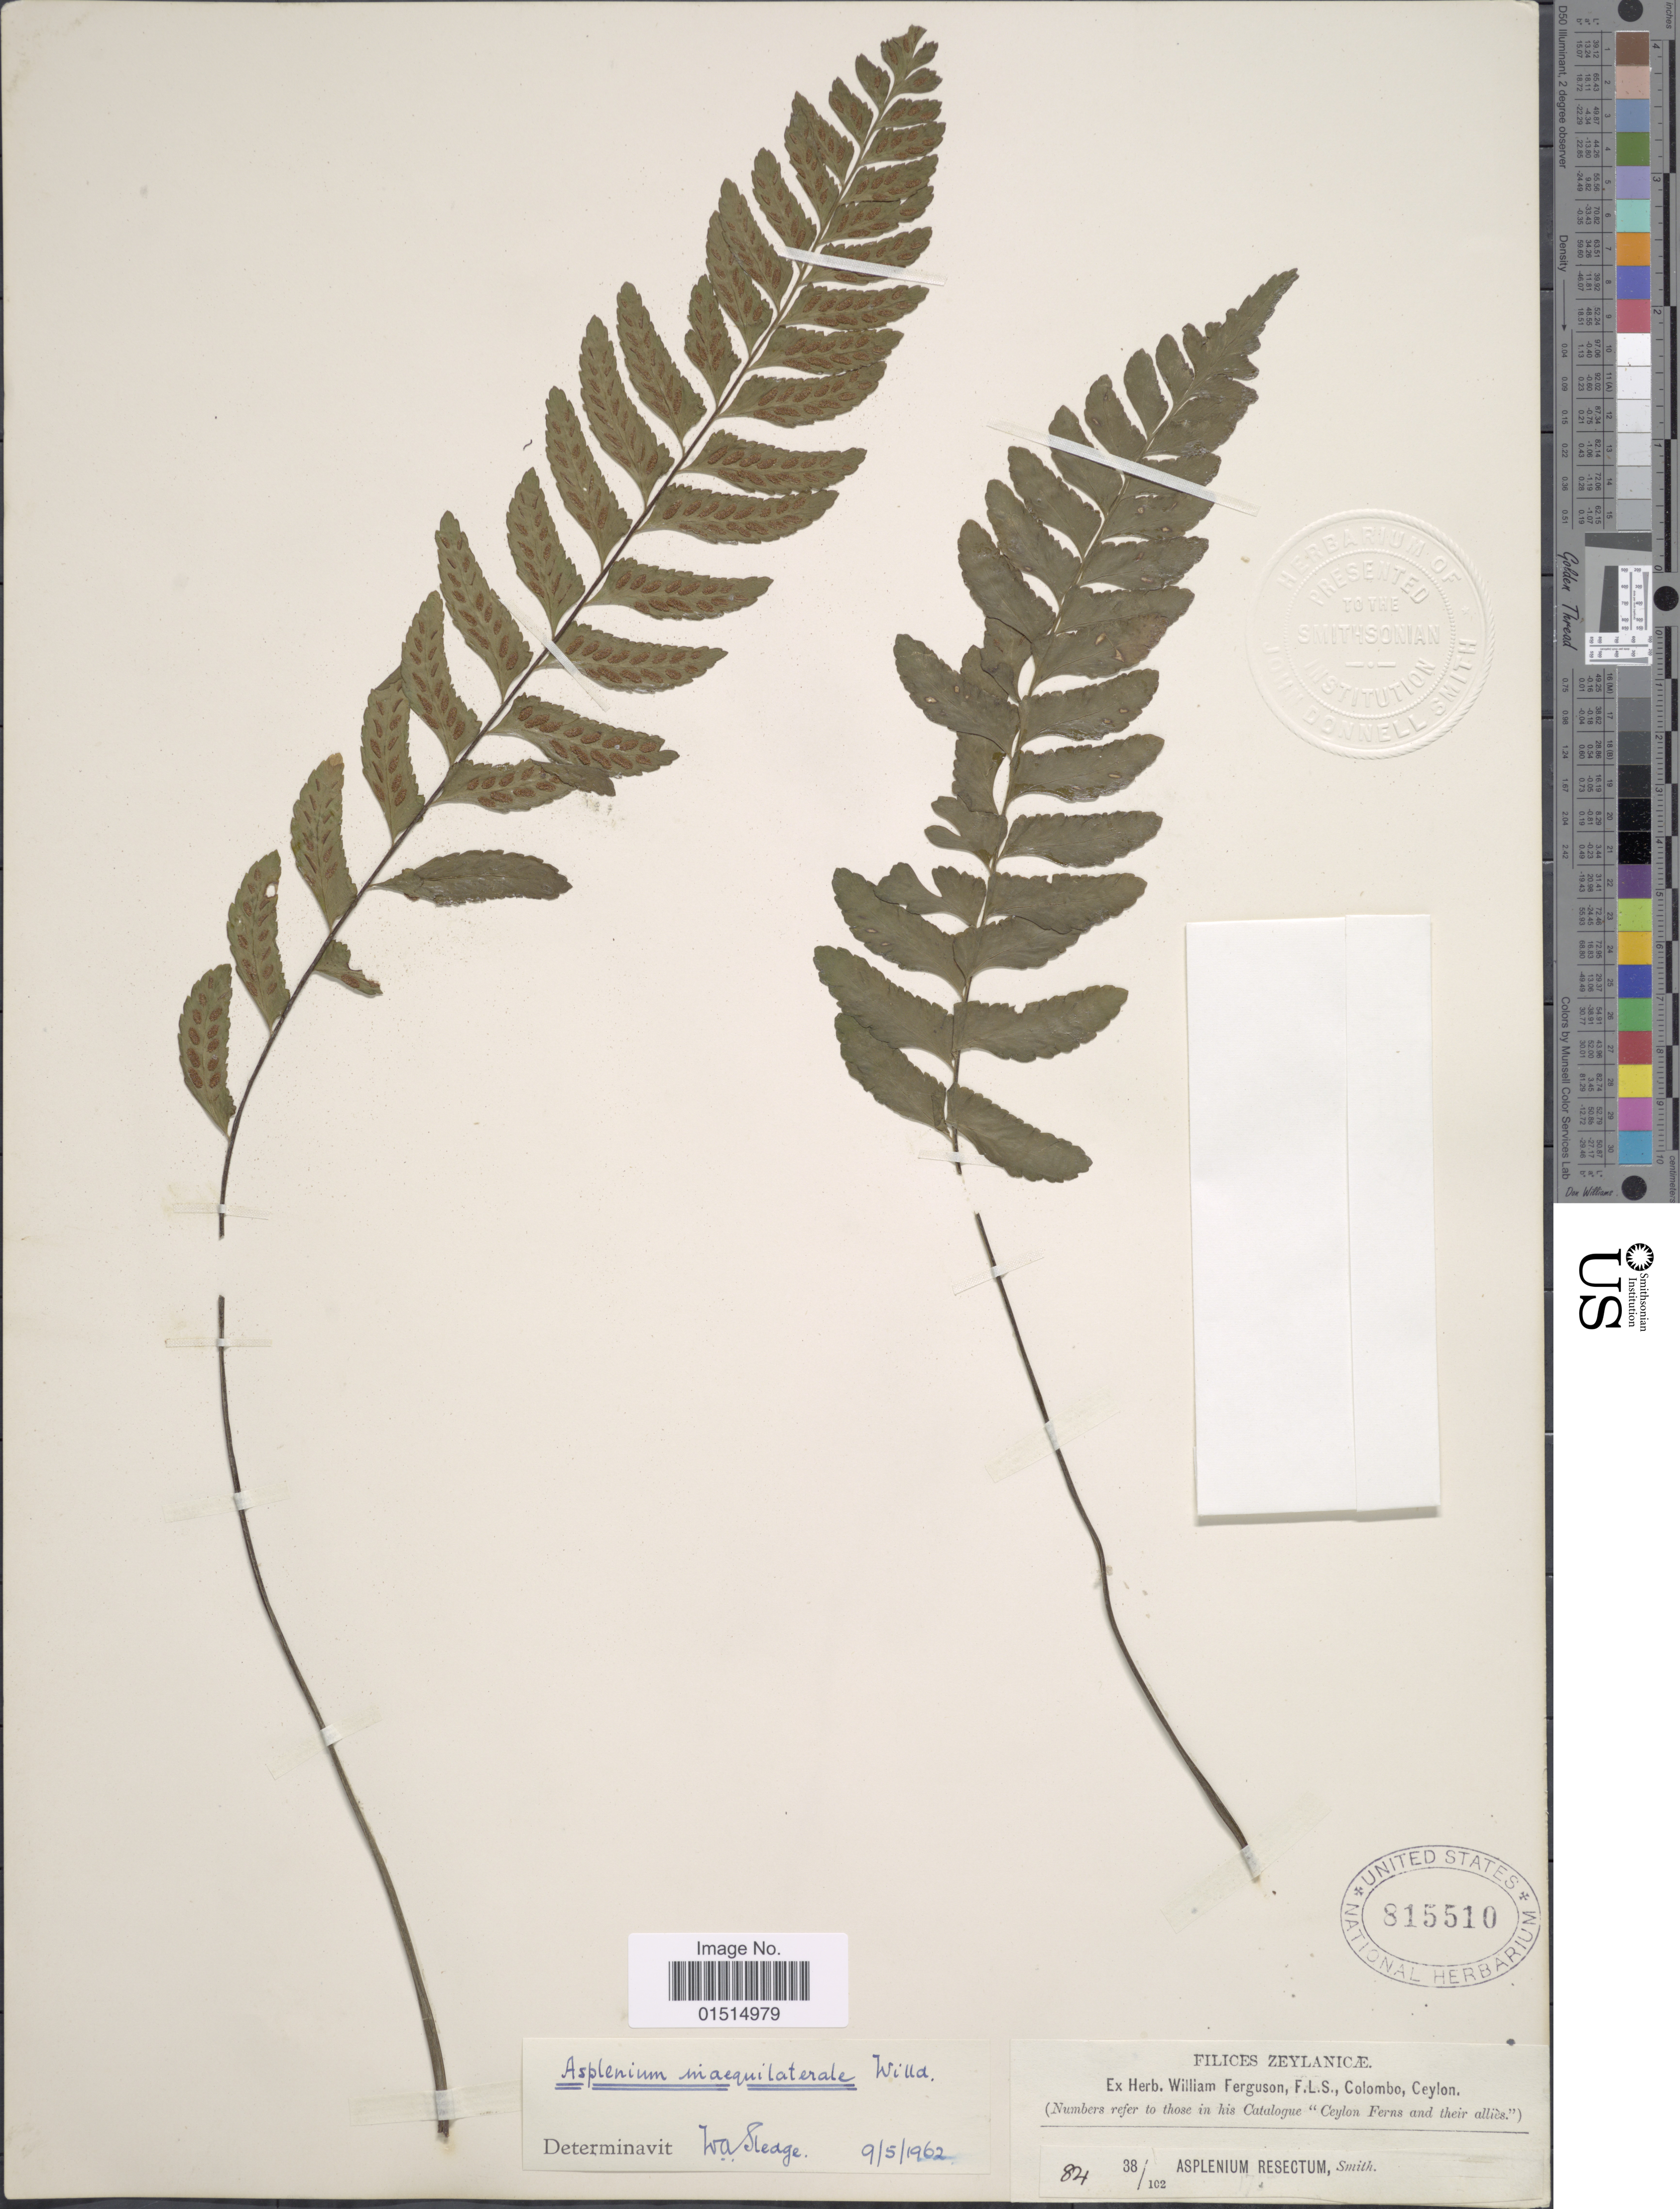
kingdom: Plantae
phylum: Tracheophyta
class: Polypodiopsida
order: Polypodiales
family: Aspleniaceae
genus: Asplenium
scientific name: Asplenium inaequilaterale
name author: Willd.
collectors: ex herb. W. Ferguson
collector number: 84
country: Sri Lanka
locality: Filices Zeylanicae. F.L.S., Colombo, Ceylon.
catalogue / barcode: US 815510